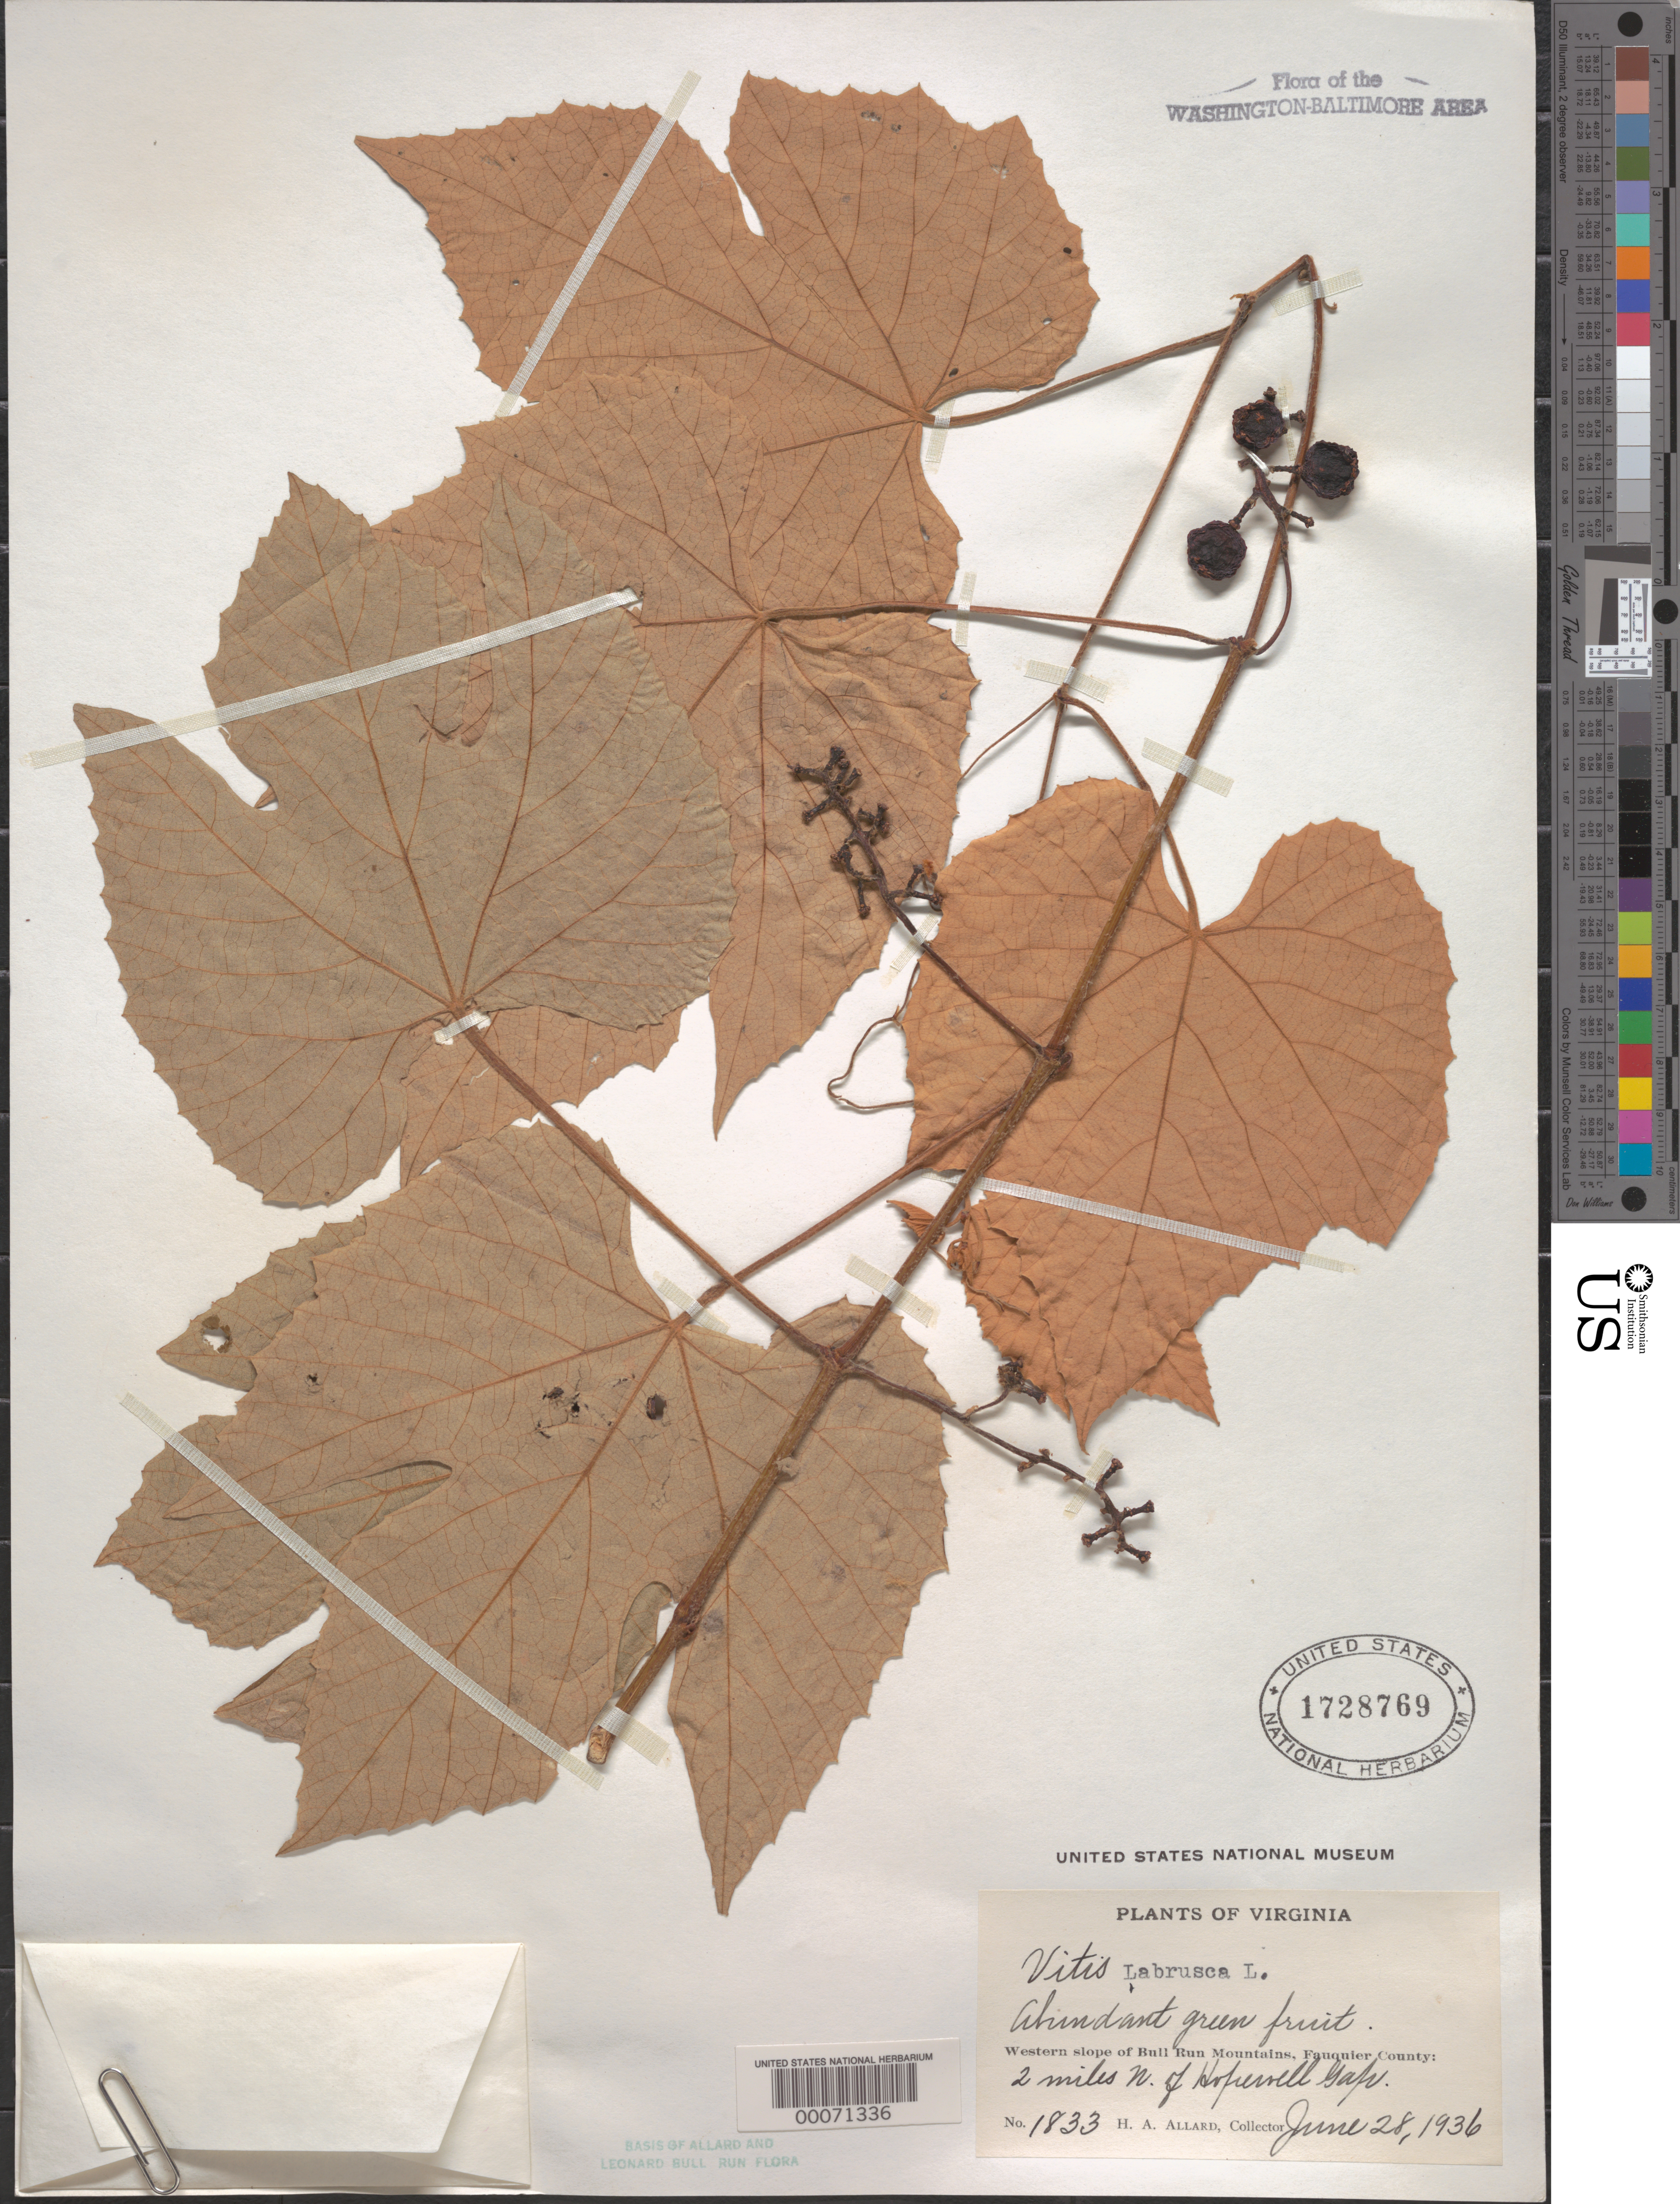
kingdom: Plantae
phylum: Tracheophyta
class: Magnoliopsida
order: Vitales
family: Vitaceae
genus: Vitis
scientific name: Vitis labrusca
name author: L.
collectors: H. A. Allard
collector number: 1833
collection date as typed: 28 Jun 1936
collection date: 1936-06-28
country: United States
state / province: Virginia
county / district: Fauquier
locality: North of Hopewell Gap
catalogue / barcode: US 1728769